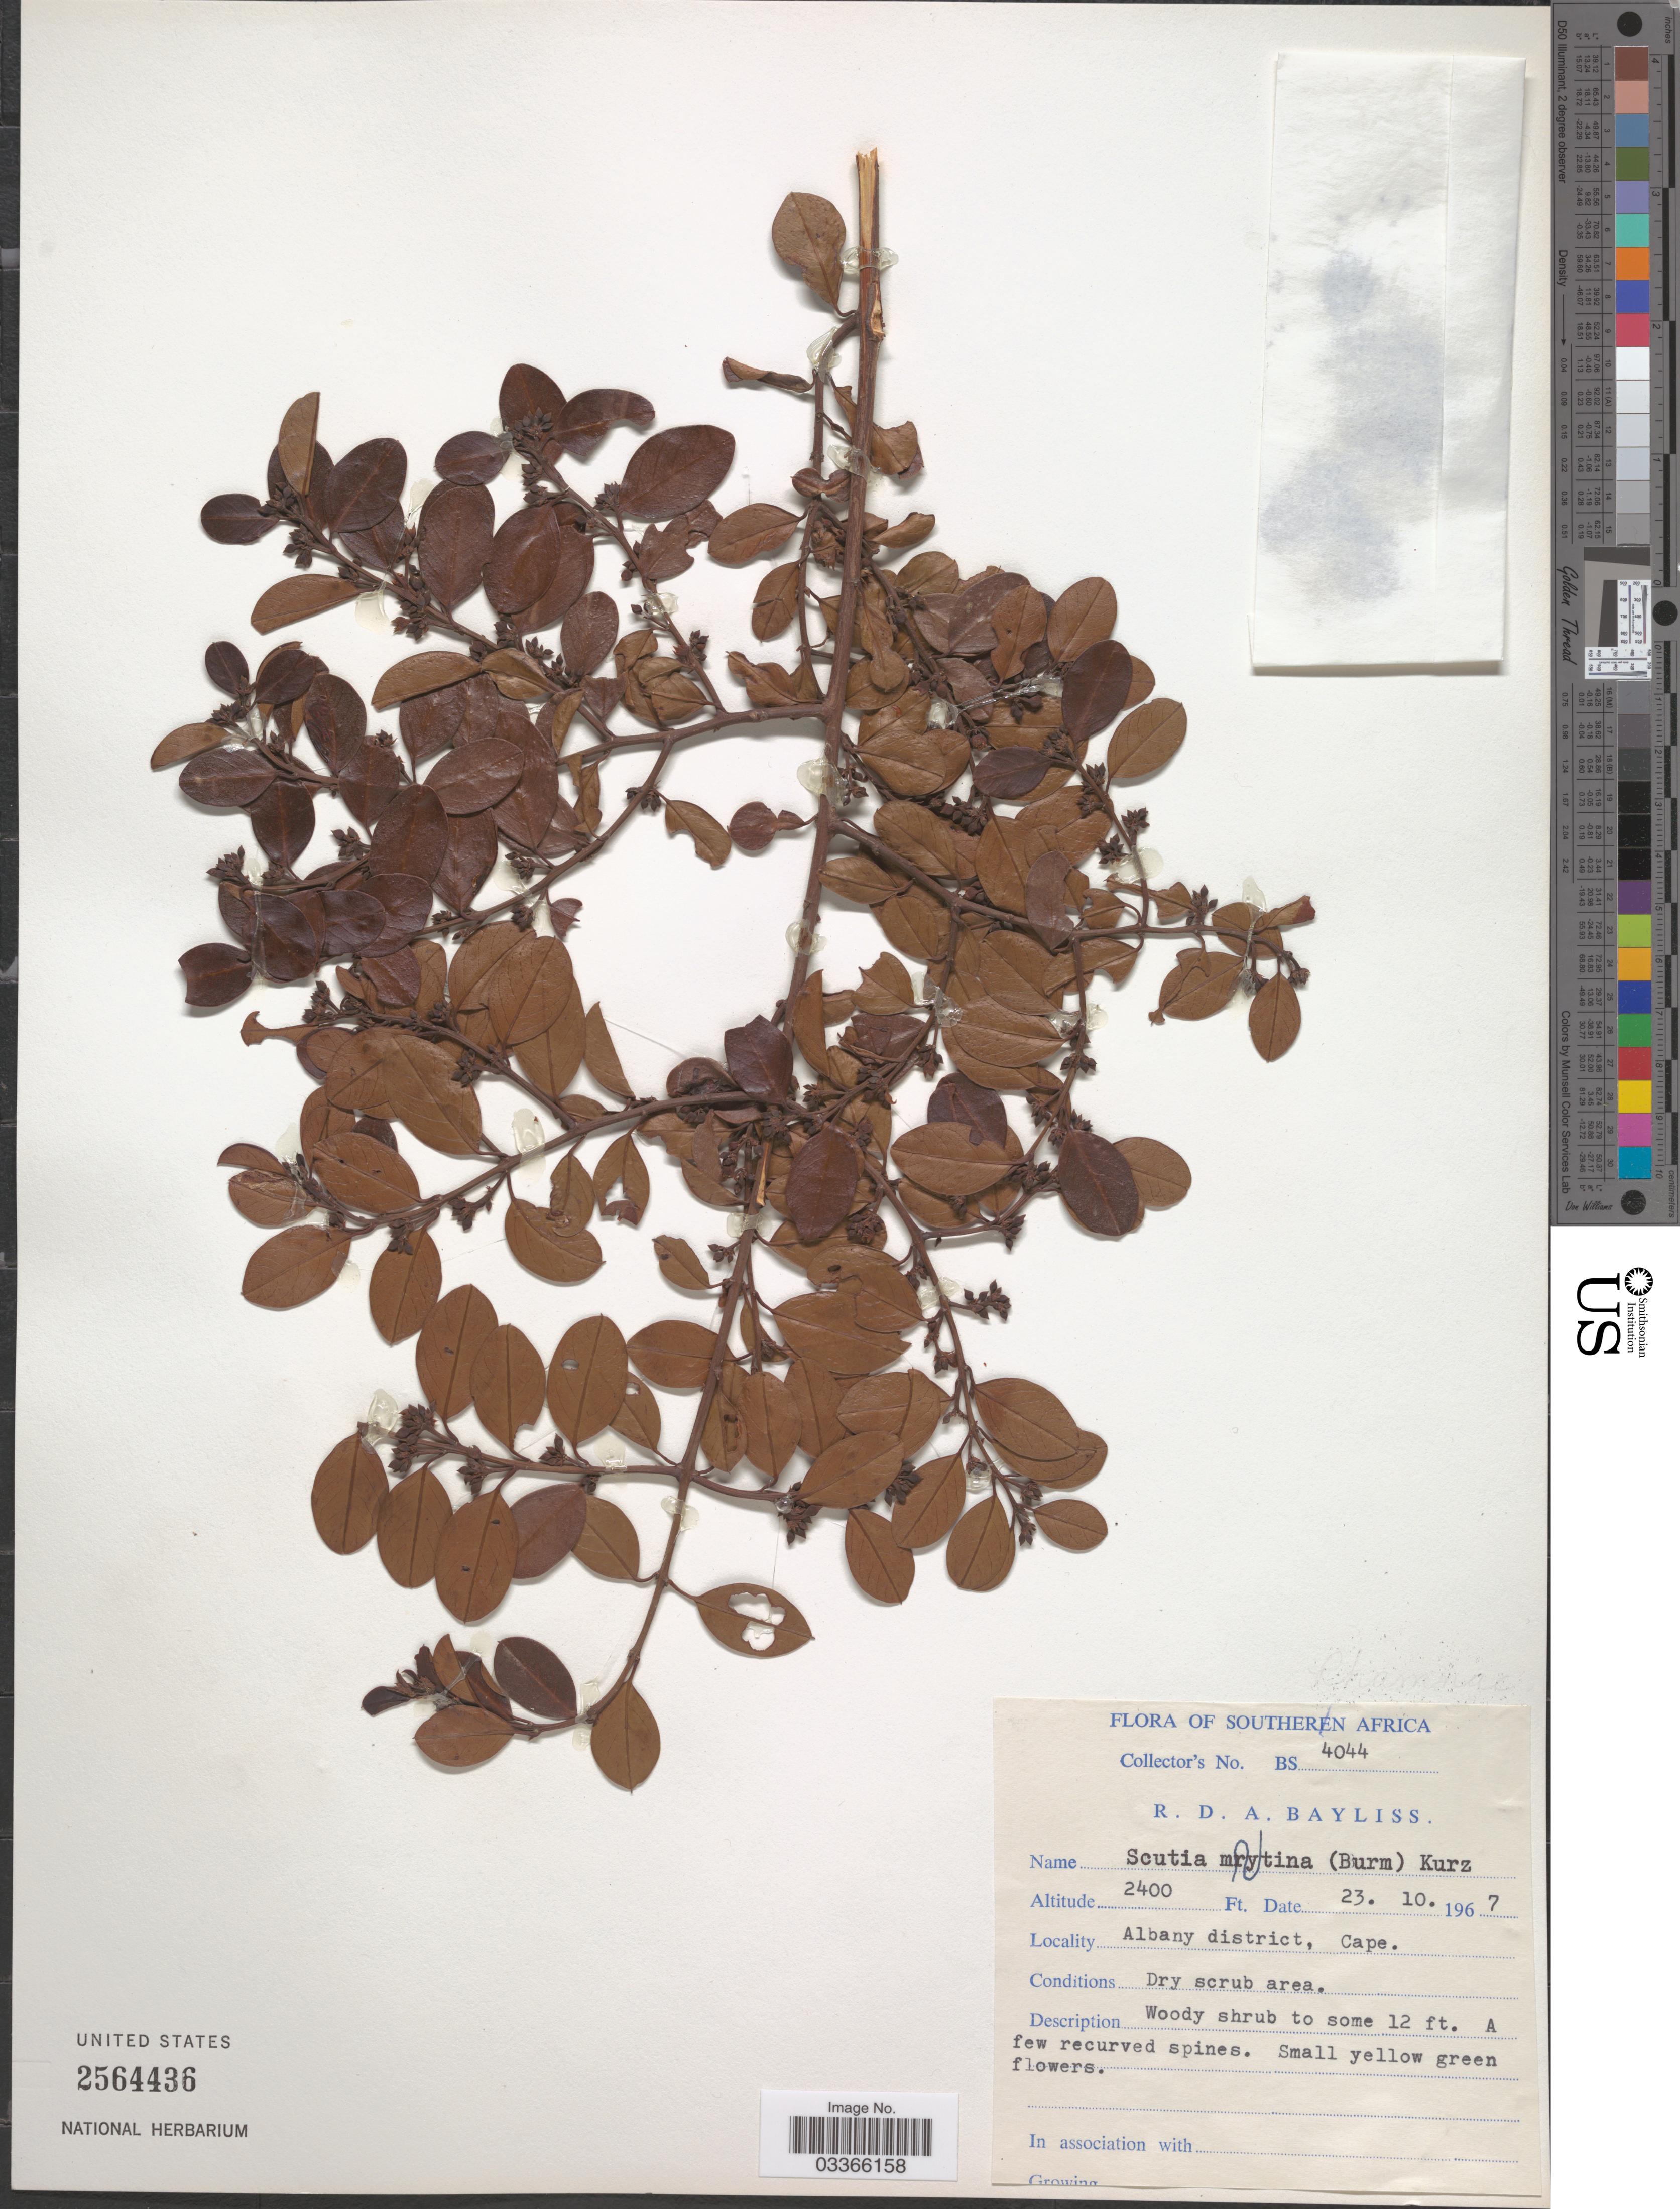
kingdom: Plantae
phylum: Tracheophyta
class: Magnoliopsida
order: Rosales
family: Rhamnaceae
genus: Scutia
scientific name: Scutia myrtina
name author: (Burm. f.) Kurz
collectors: R. Bayliss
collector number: BS4044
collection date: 1967-10-23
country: South Africa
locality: Southern Africa, Albany district, Cape.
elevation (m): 732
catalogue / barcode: US 2564436